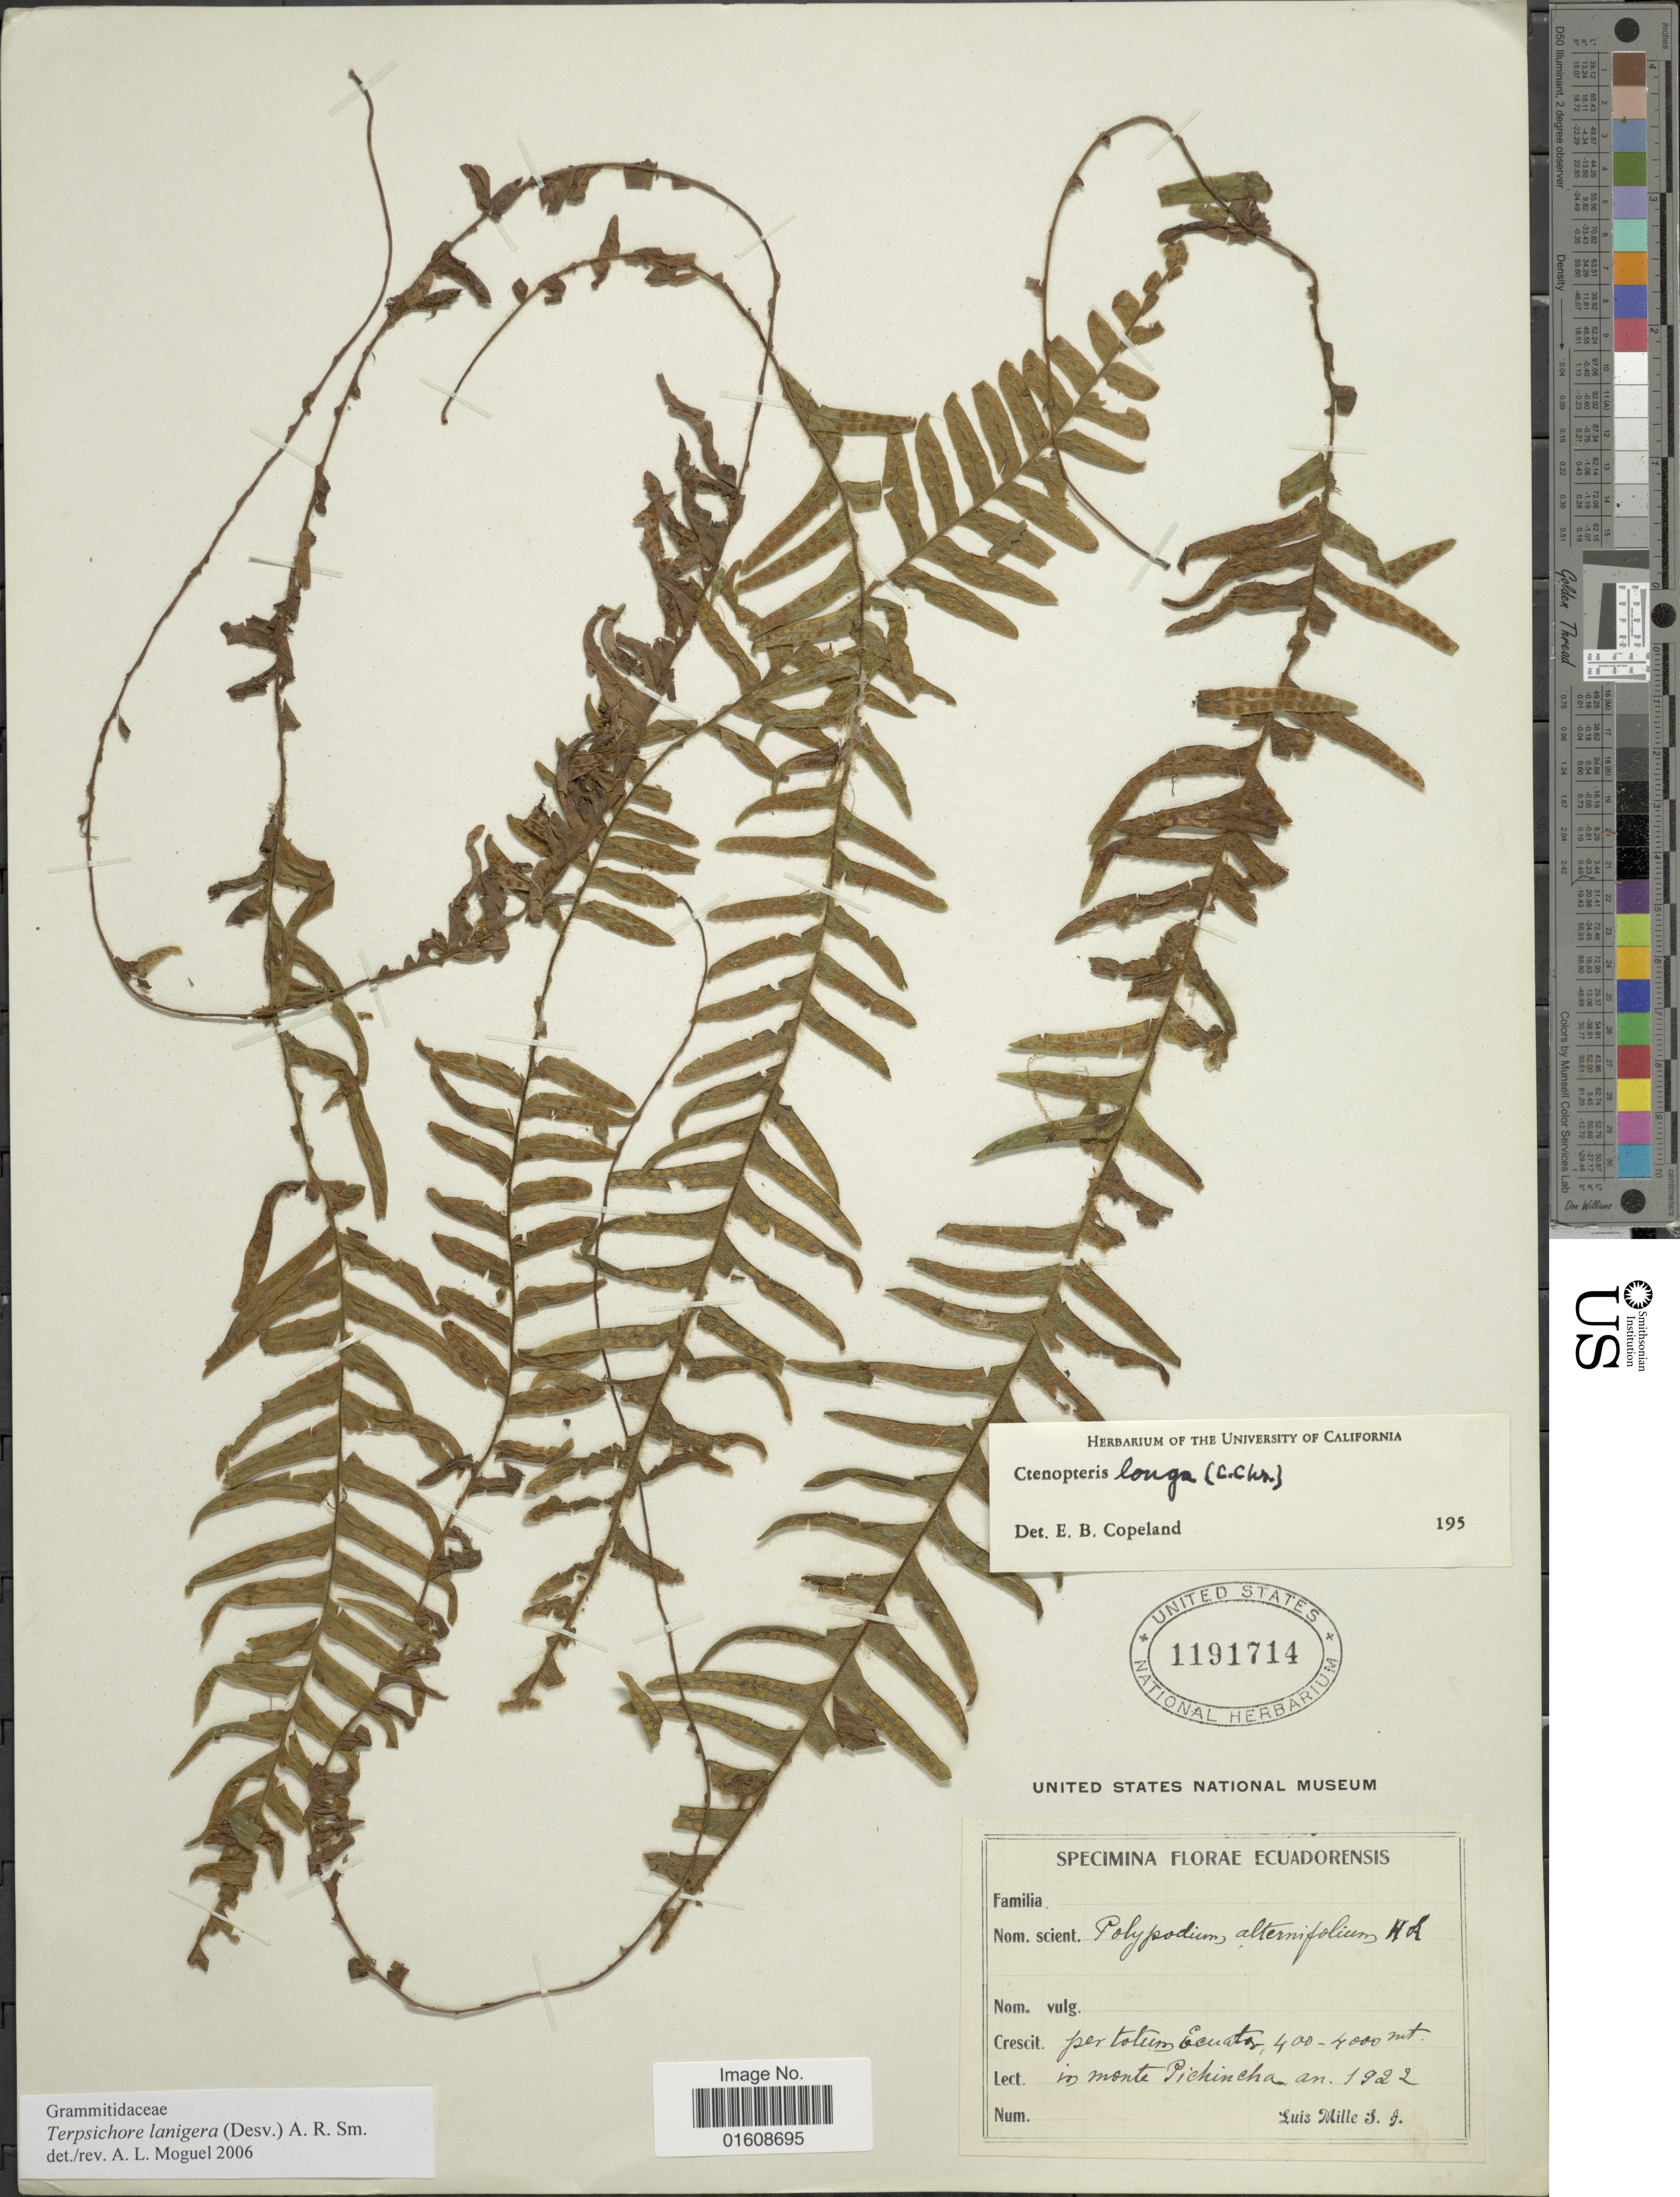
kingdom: Plantae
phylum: Tracheophyta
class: Polypodiopsida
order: Polypodiales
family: Polypodiaceae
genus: Alansmia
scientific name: Alansmia lanigera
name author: (Desv.) Moguel & M. Kessler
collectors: L. Mille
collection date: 1922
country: Ecuador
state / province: Pichincha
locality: Per totum Ecuador, in monte Pichincha.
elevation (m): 400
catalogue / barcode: US 1191714